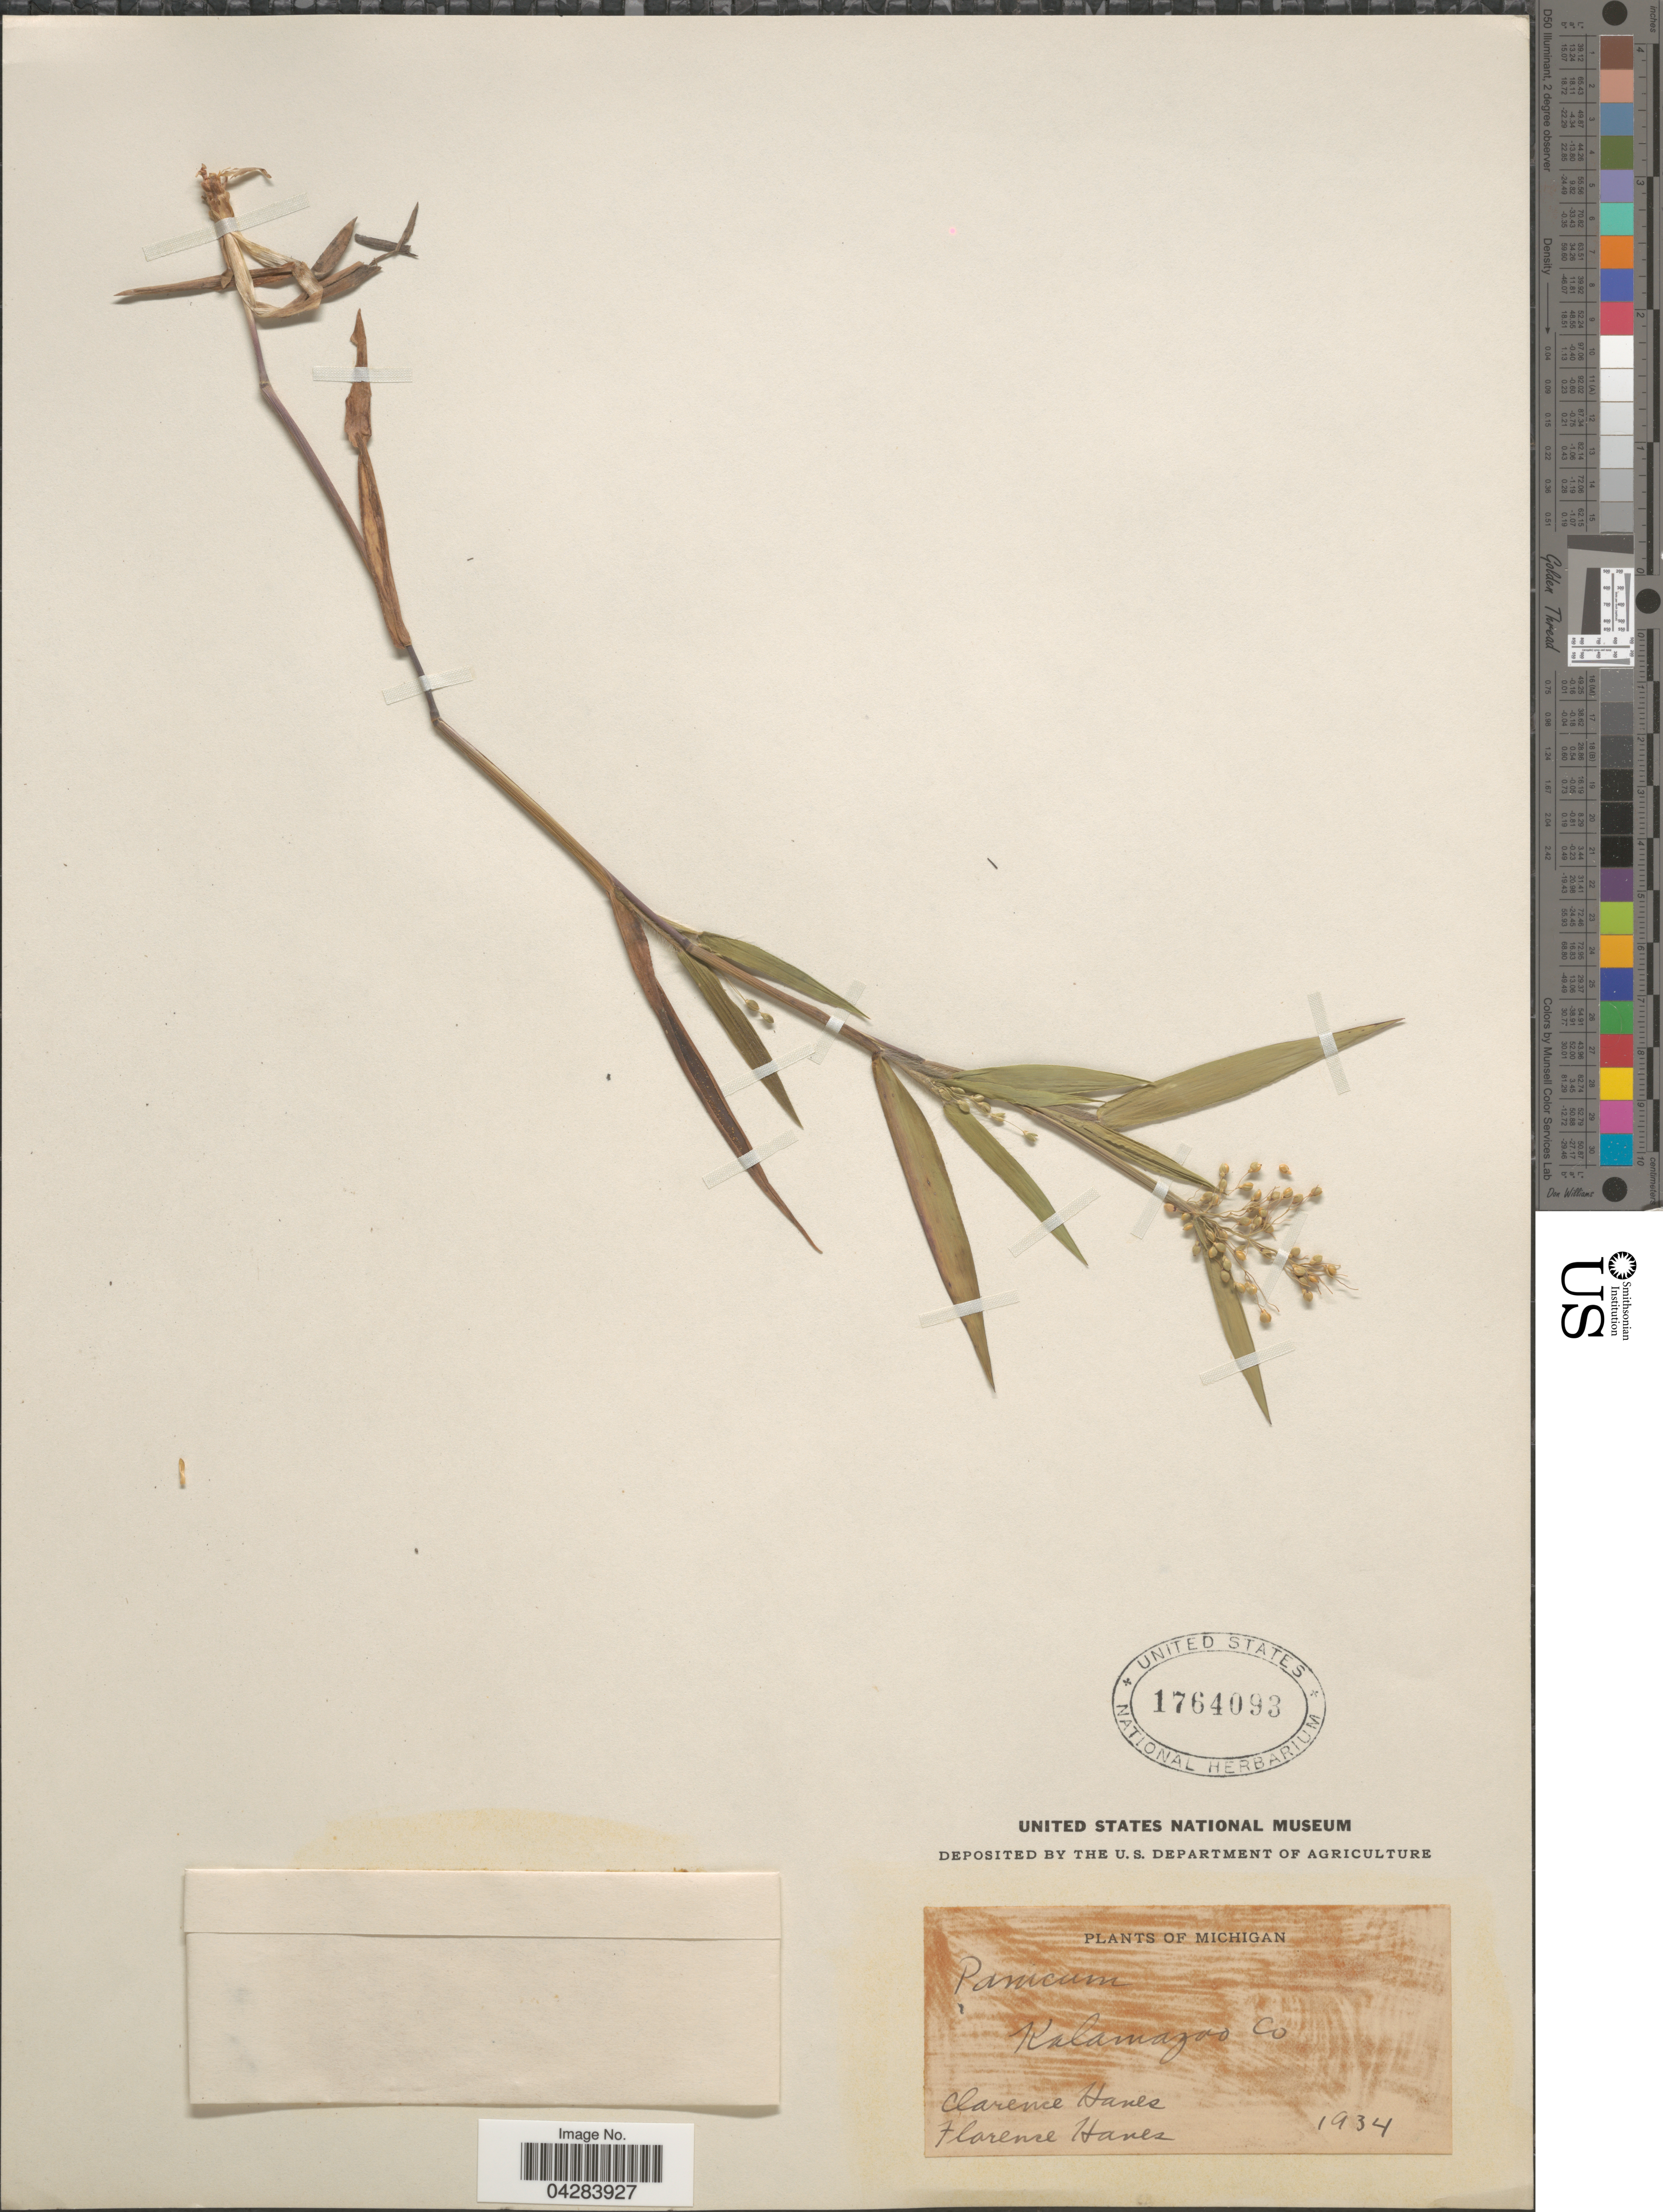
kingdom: Plantae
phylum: Tracheophyta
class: Liliopsida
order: Poales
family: Poaceae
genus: Dichanthelium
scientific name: Dichanthelium oligosanthes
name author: (Schult.) Gould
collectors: C. Hanes & F. Hanes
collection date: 1934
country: United States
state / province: Michigan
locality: Kalamazoo Co.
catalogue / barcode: US 1764093